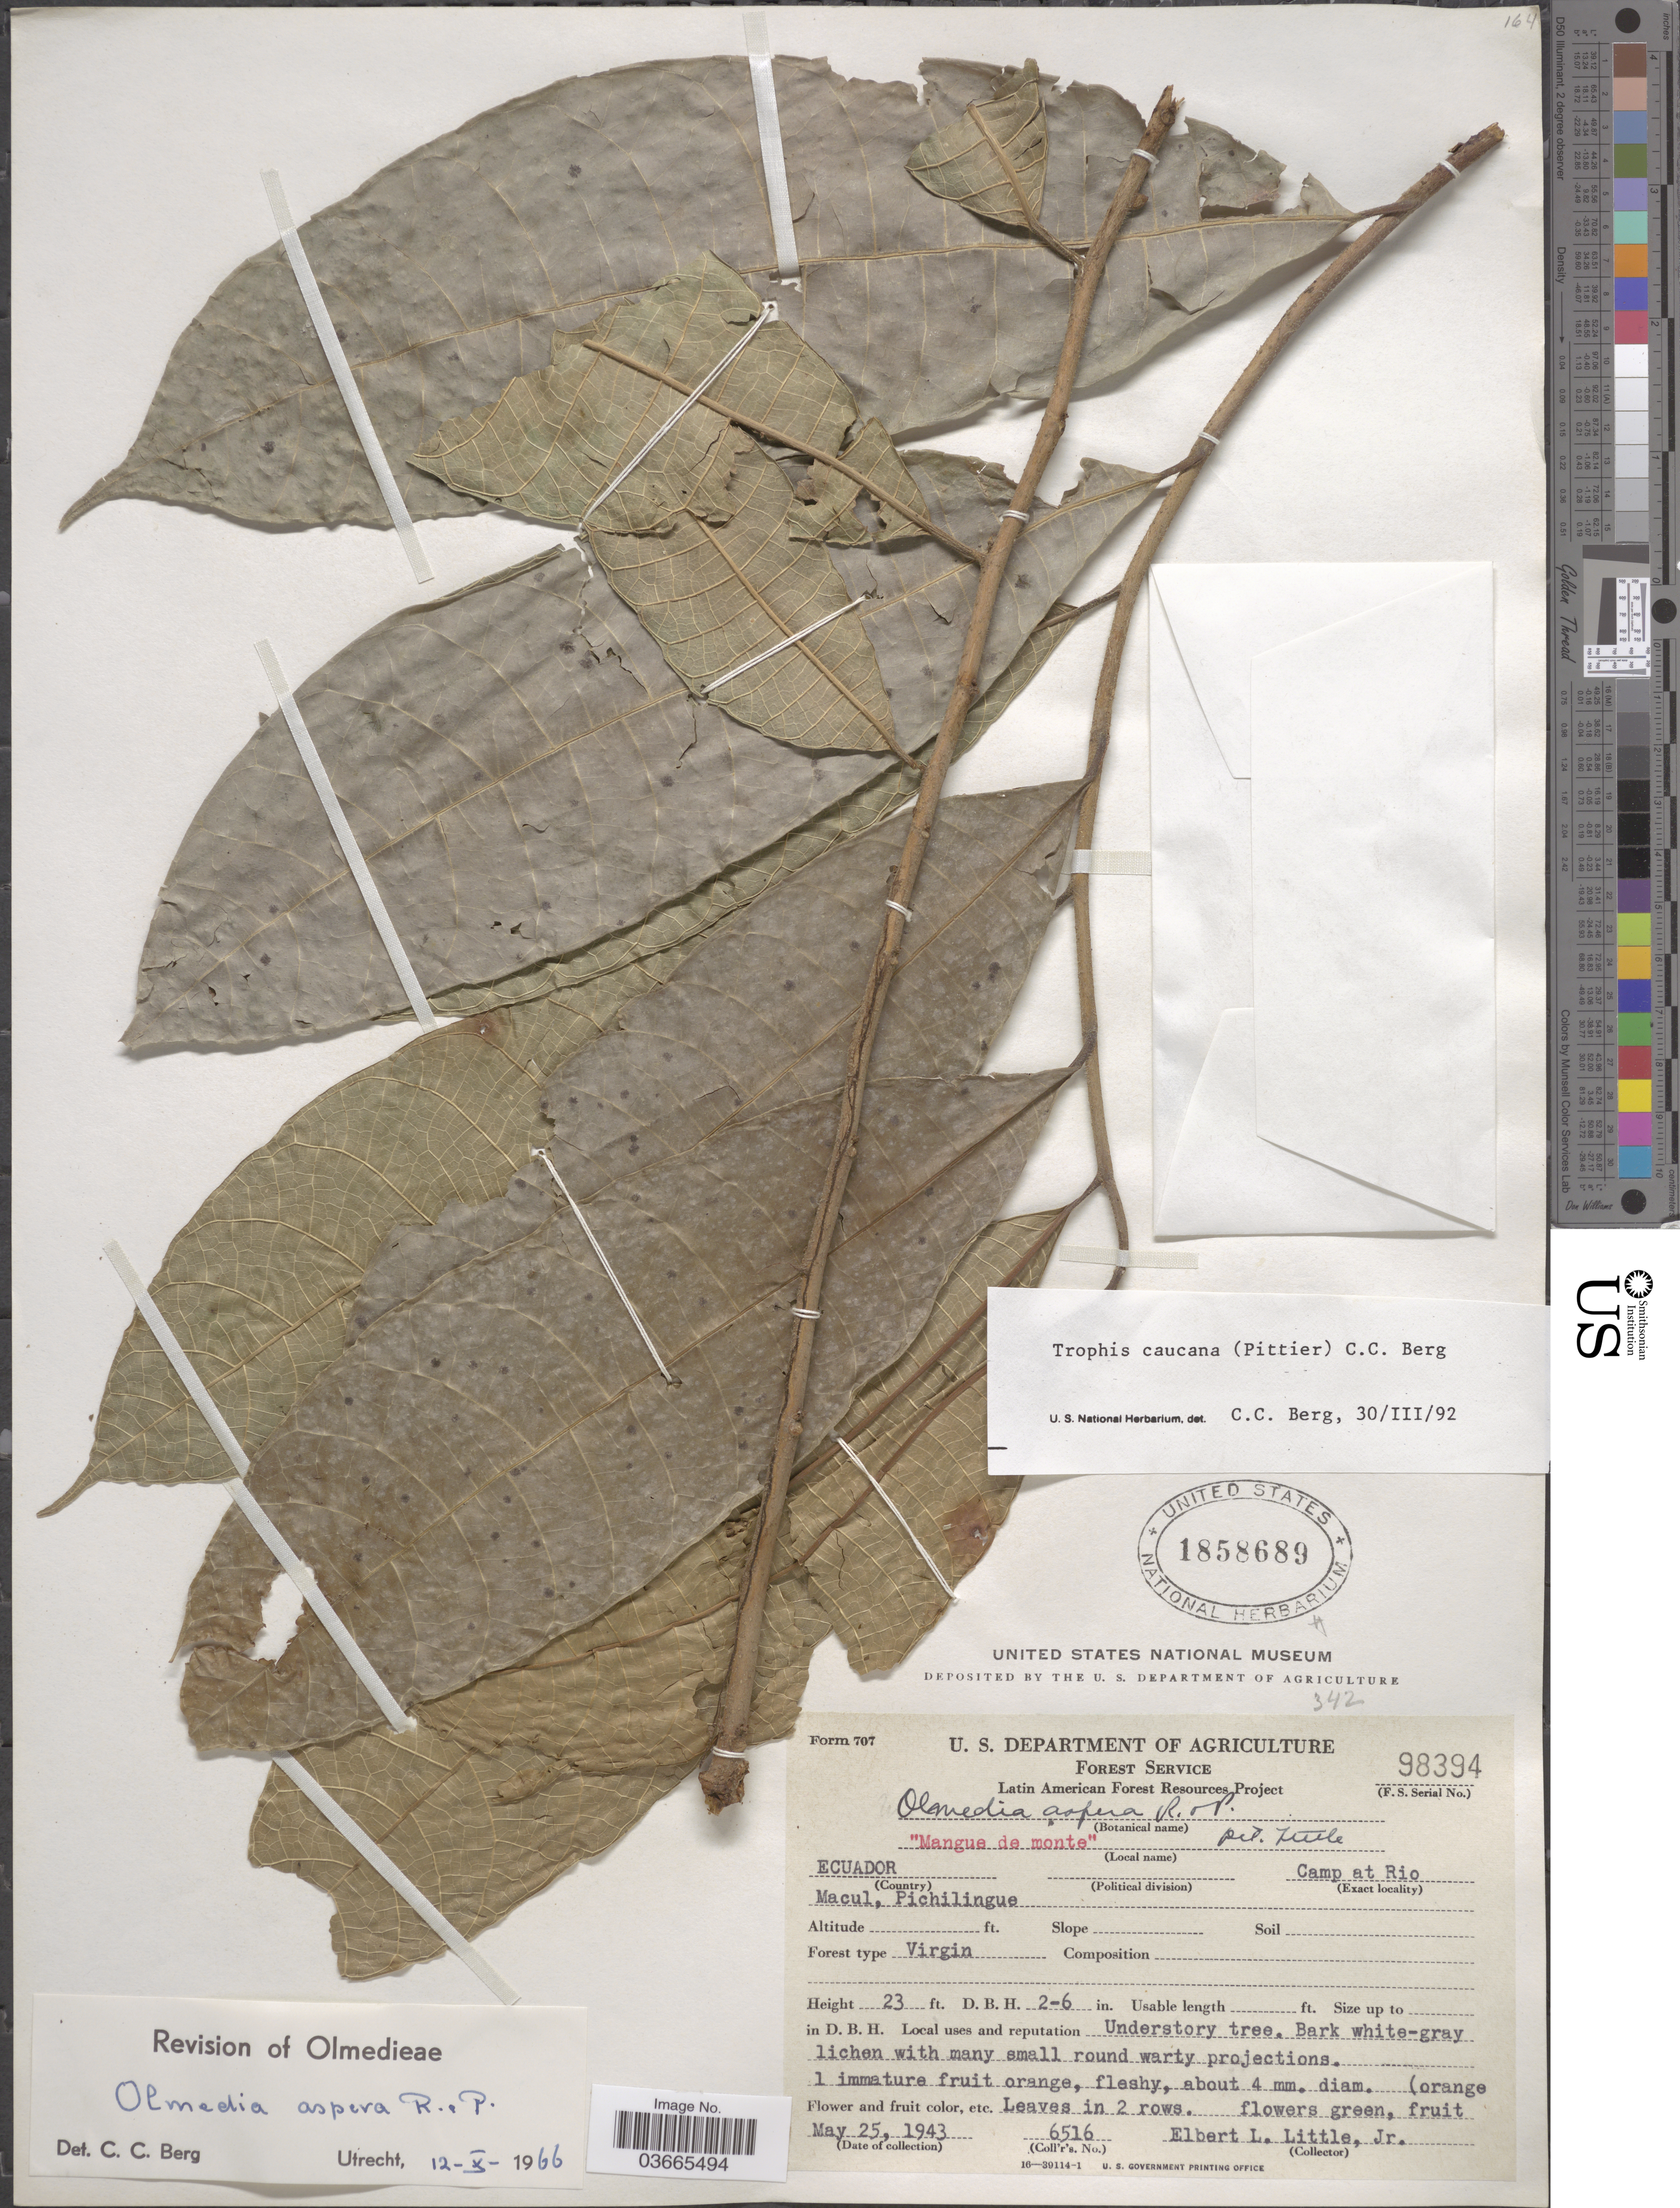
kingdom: Plantae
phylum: Tracheophyta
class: Magnoliopsida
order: Rosales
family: Moraceae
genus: Olmedia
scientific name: Olmedia aspera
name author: Ruiz & Pav.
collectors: E. L. Little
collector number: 6516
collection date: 1943-05-25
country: Ecuador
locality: Camp at Rio. Macul, Pichilingue.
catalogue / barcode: US 1858689